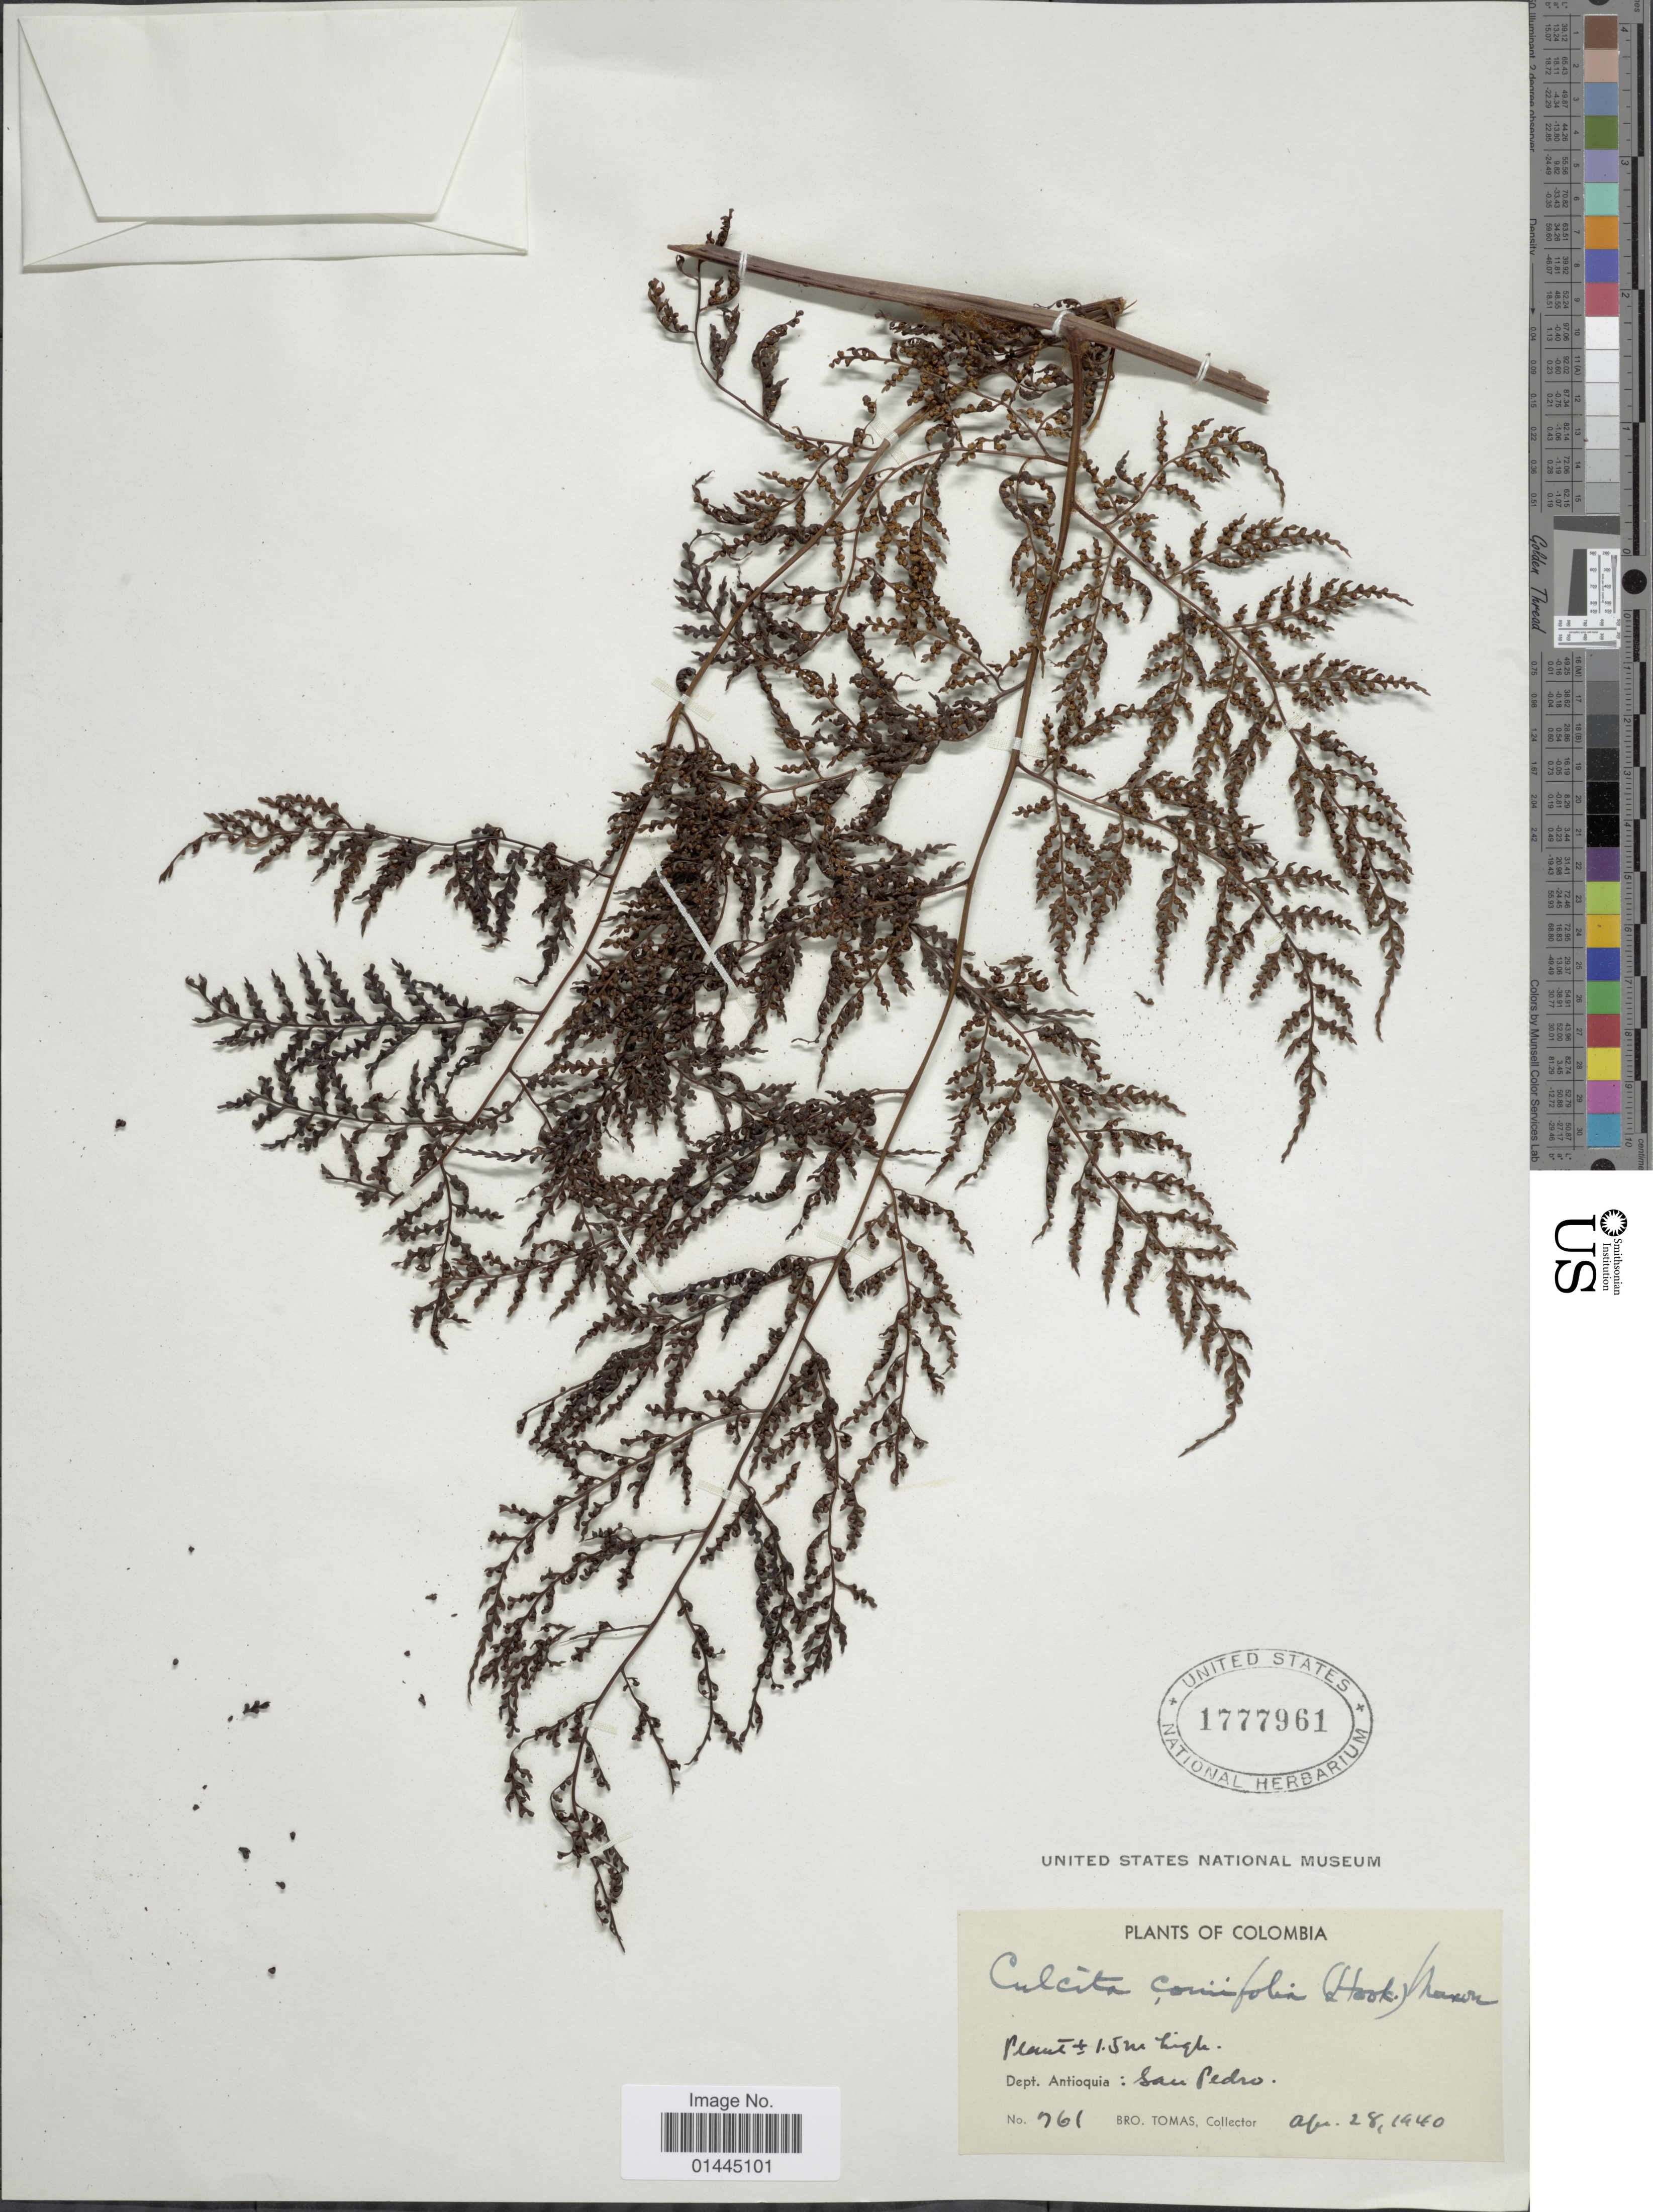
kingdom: Plantae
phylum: Tracheophyta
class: Polypodiopsida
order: Cyatheales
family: Culcitaceae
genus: Culcita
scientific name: Culcita coniifolia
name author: (Hook.) Maxon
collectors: B. Tomas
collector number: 761*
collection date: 1940-04-28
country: Colombia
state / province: Antioquia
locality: San Pedro.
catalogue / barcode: US 1777961